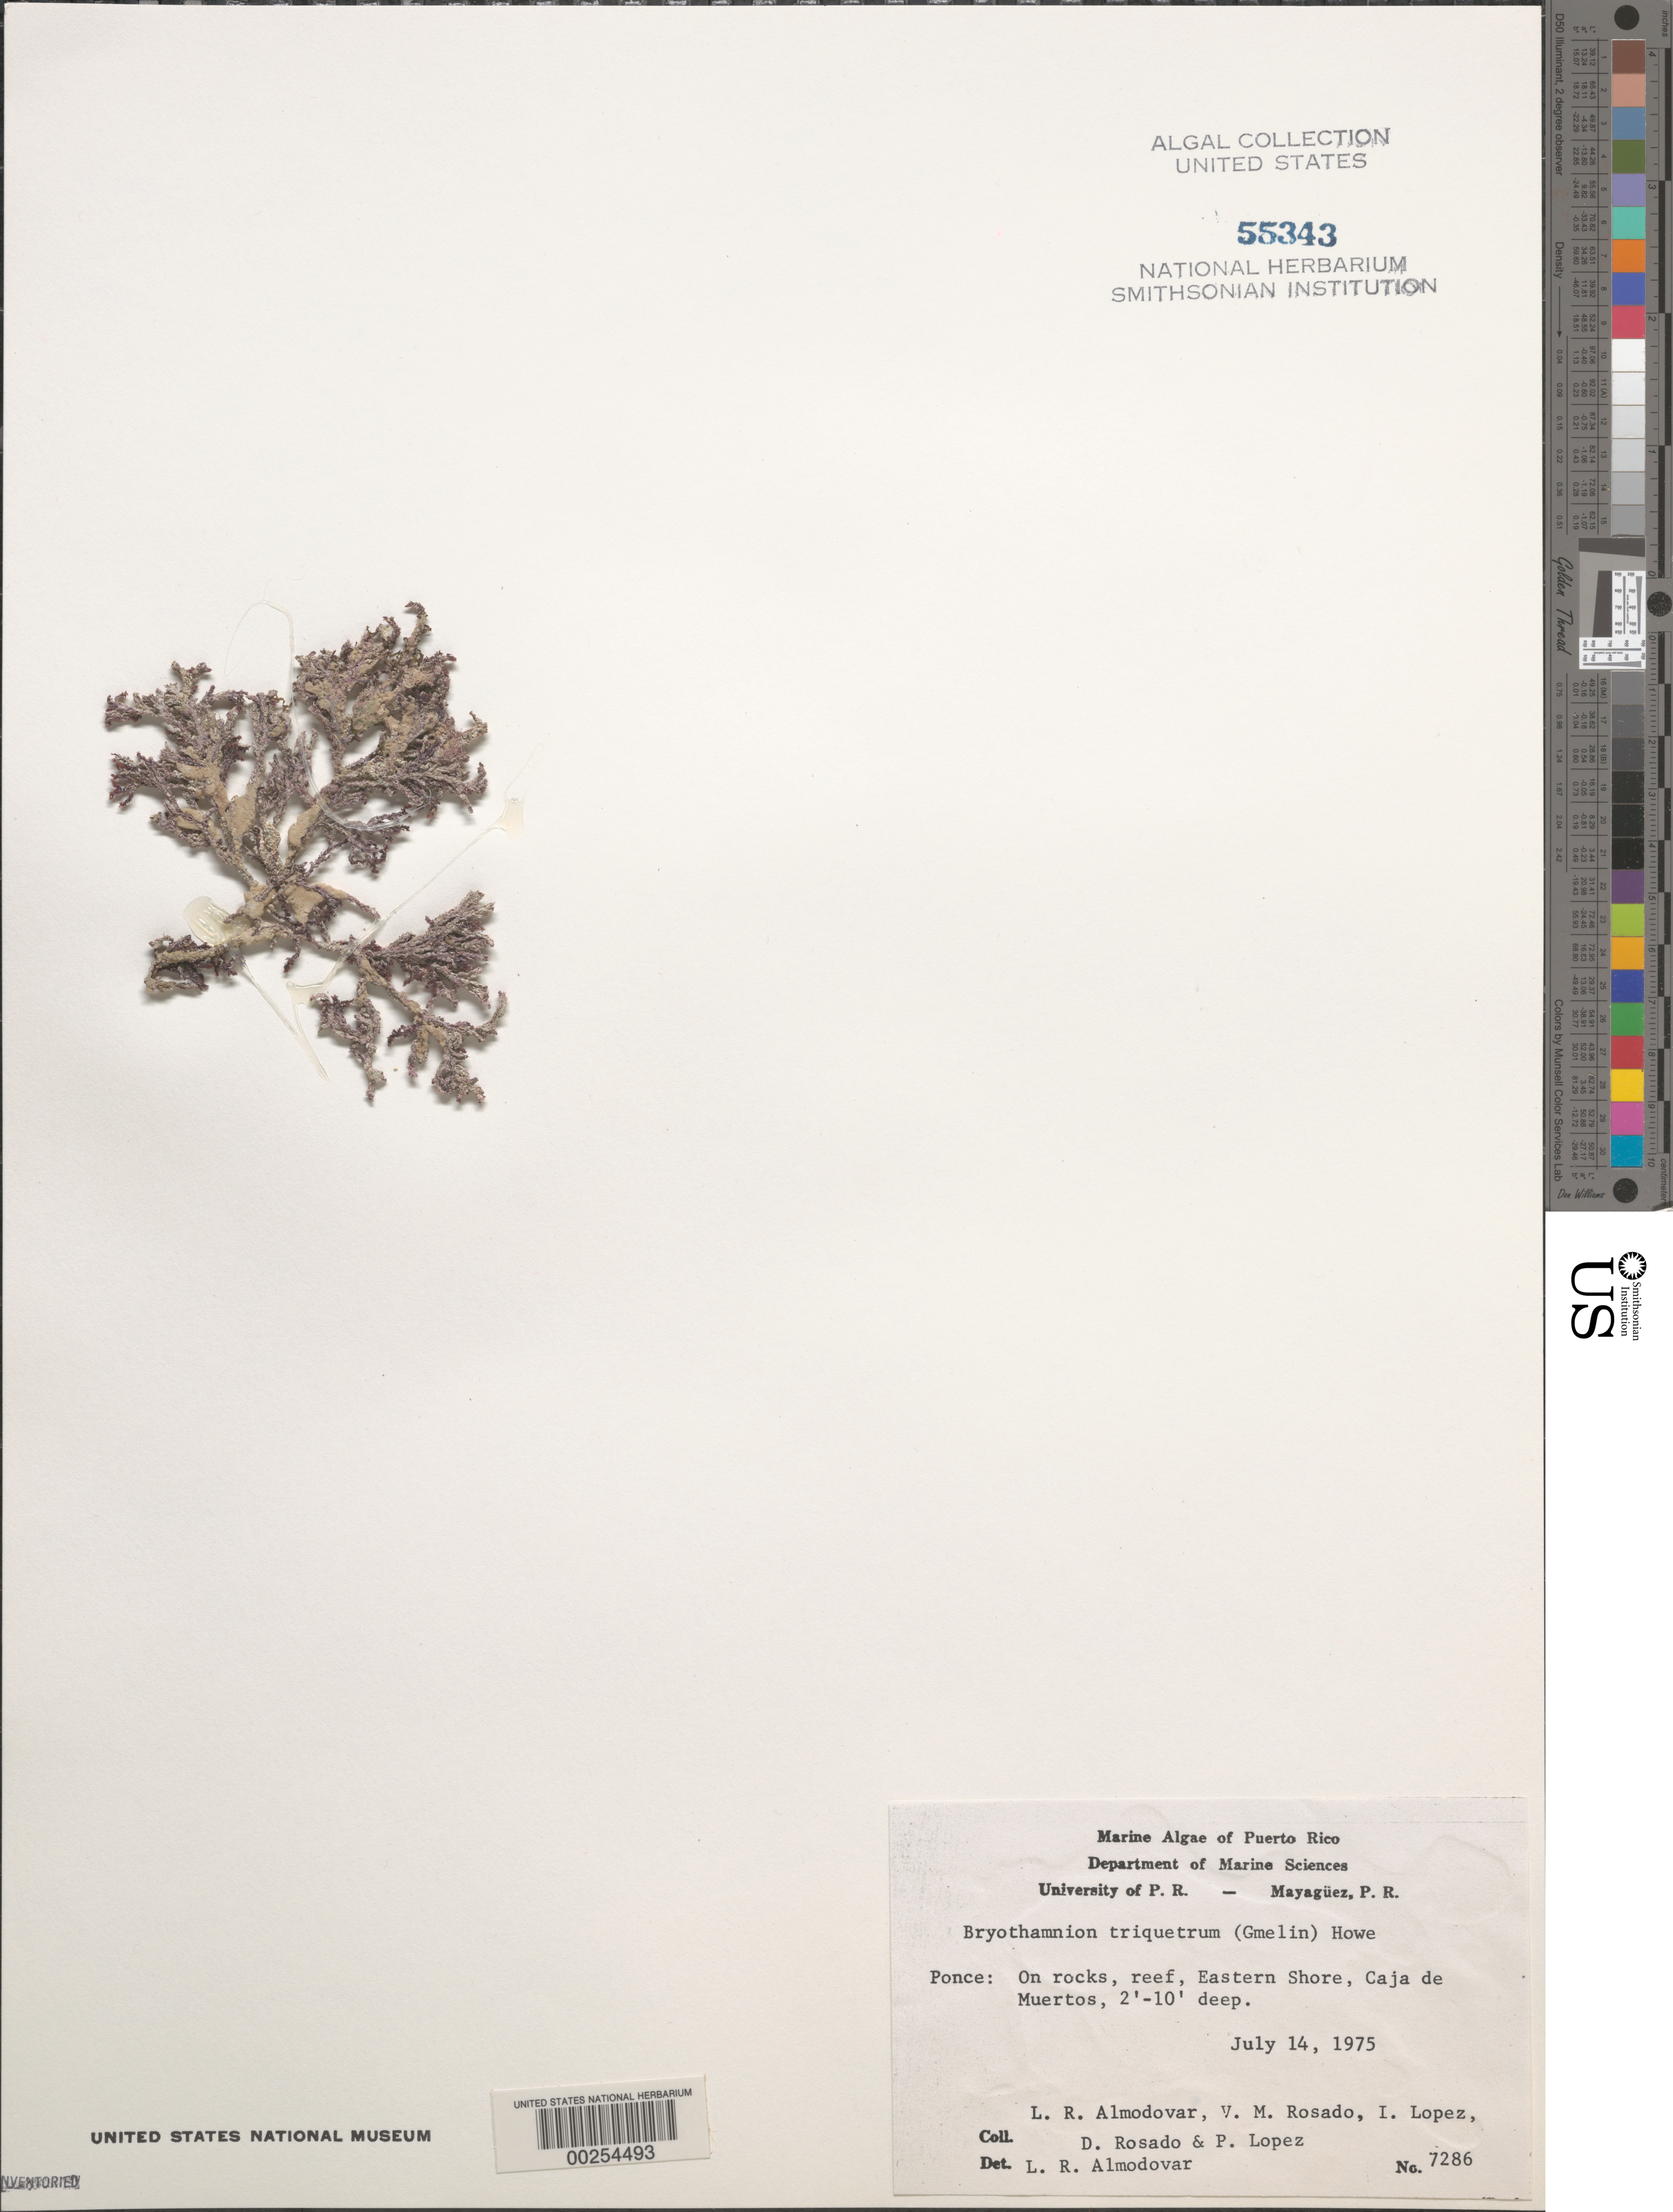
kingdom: Plantae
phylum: Rhodophyta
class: Florideophyceae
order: Ceramiales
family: Rhodomelaceae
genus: Alsidium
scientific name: Alsidium triquetrum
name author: (S.G. Gmel.) Trevis.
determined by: Algae name updating Project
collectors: L. Almodovar, V. Rosado, I. Lopéz, D. Rosado & P. Lopez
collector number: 7286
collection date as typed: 14 Jul 1975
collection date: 1975-07-14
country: Puerto Rico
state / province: Ponce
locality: Caja de muertos, eastern shore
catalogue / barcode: US 55343